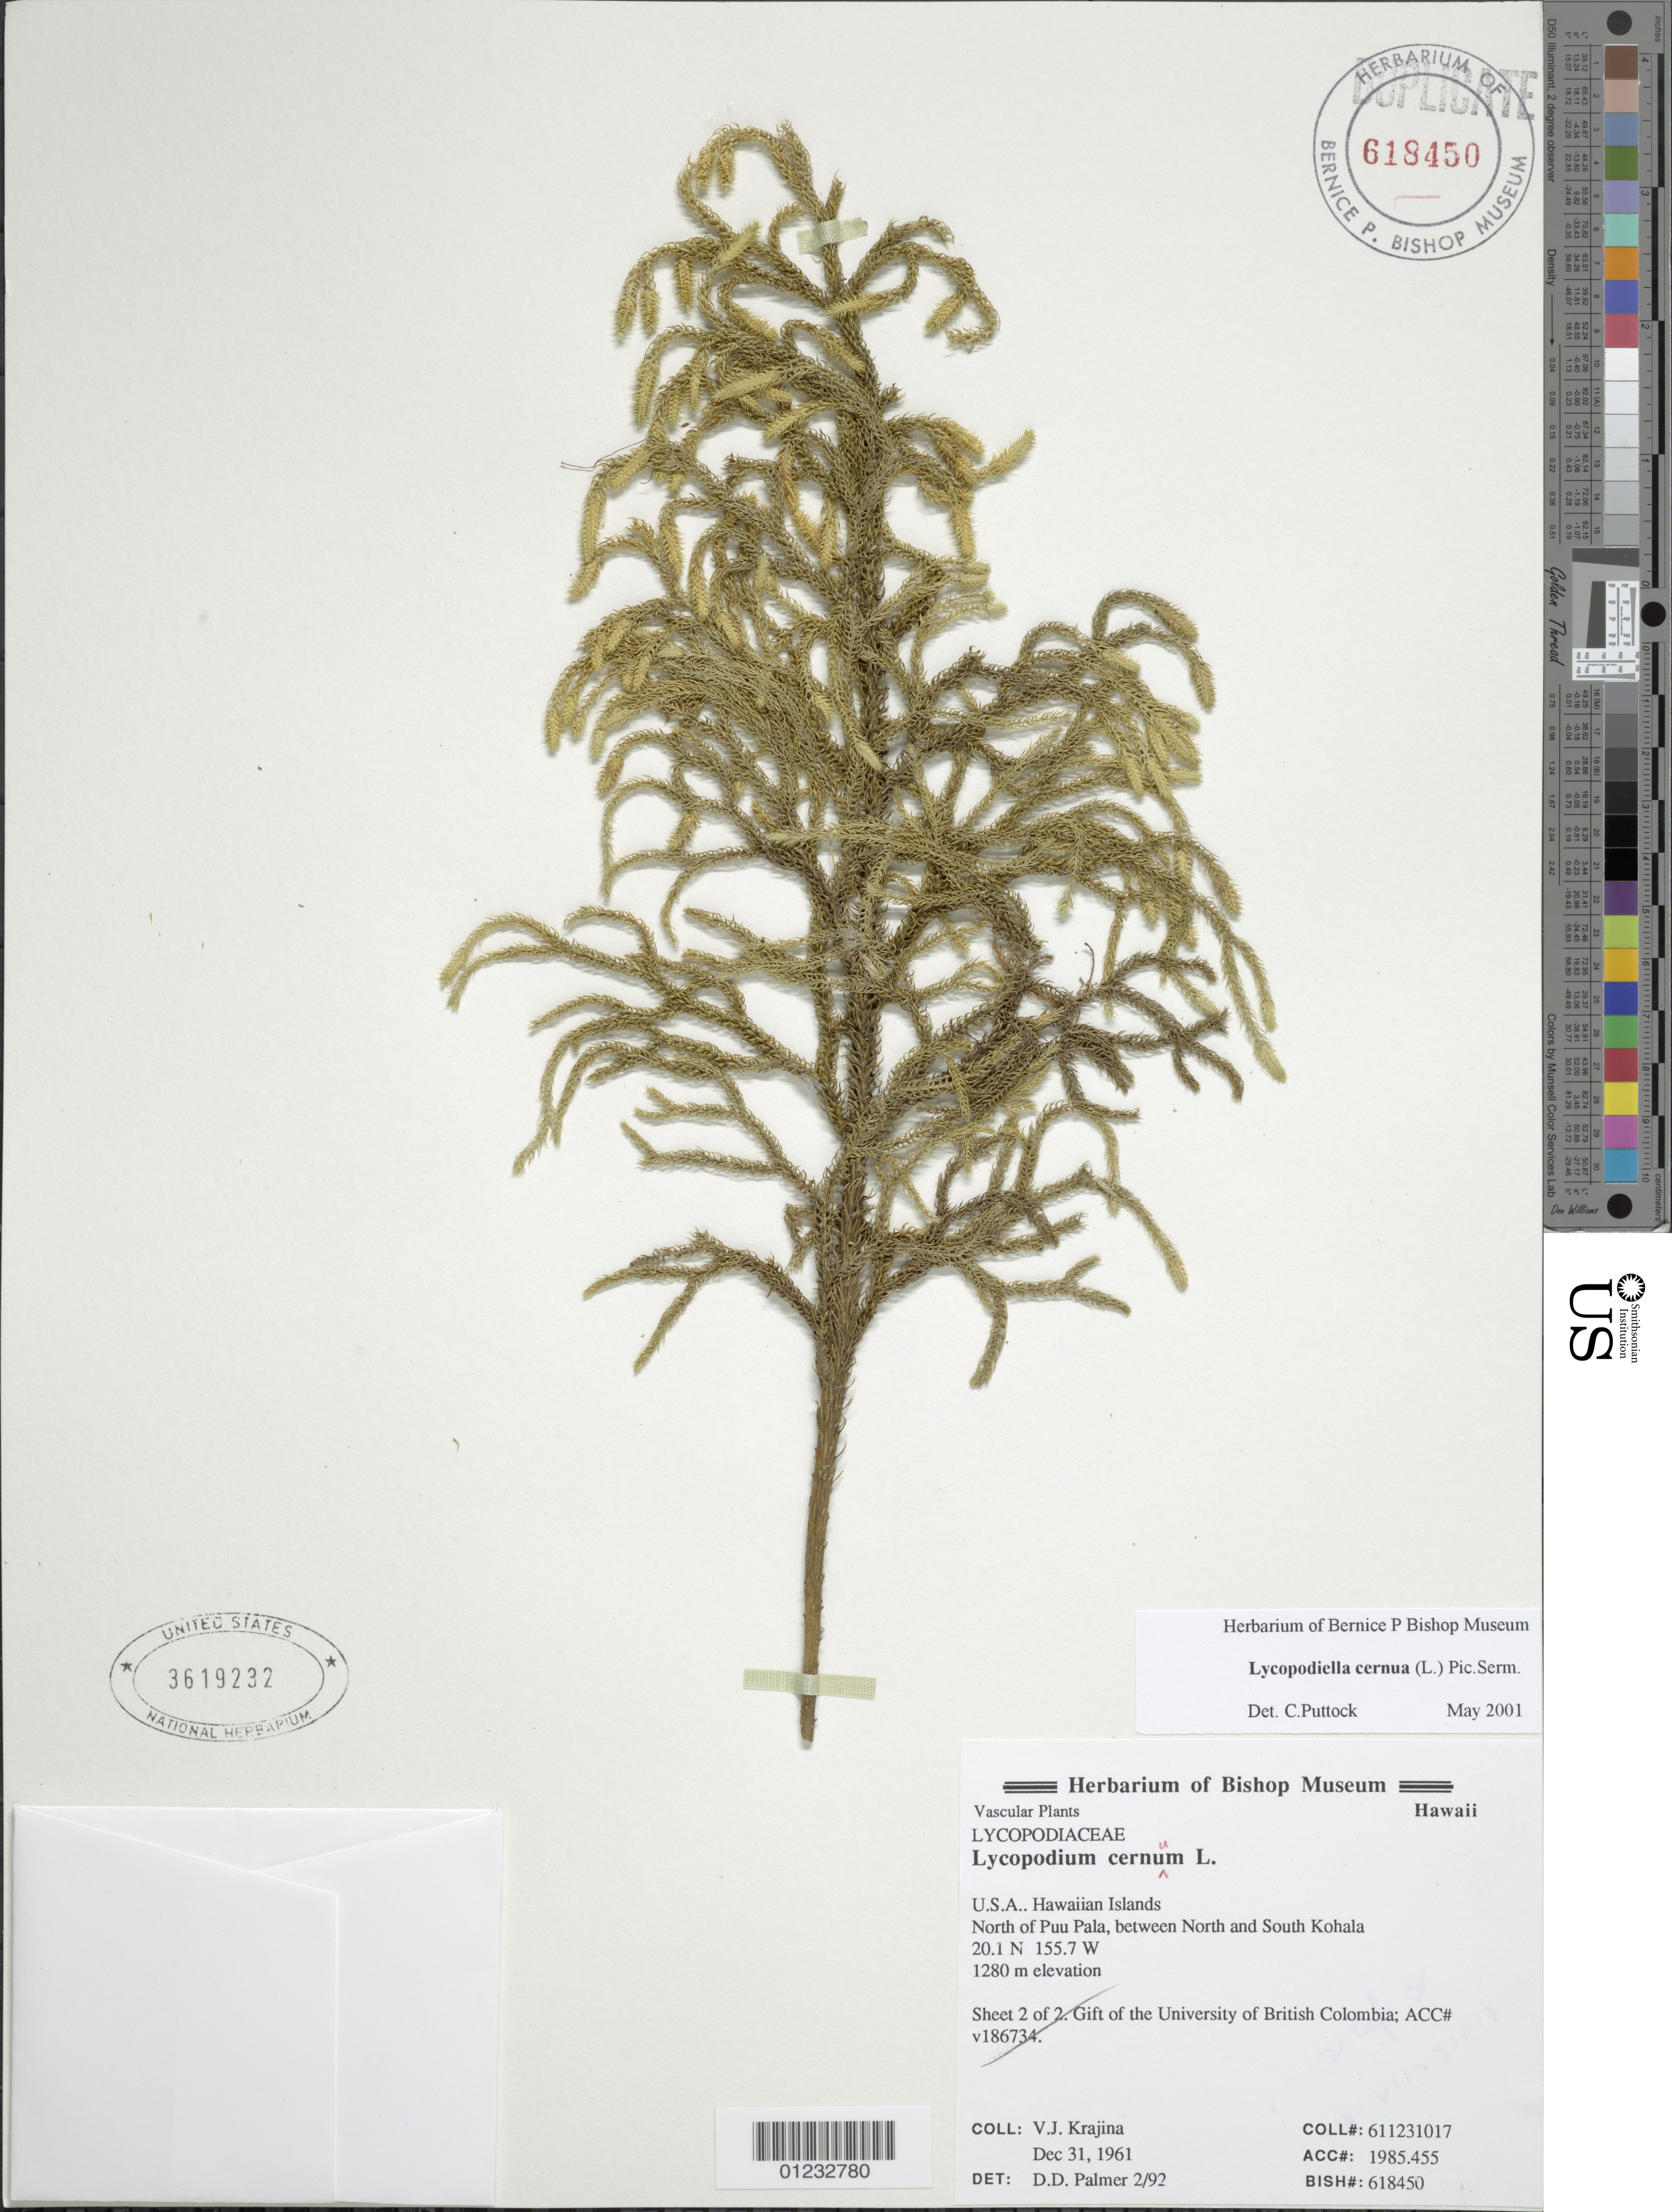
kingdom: Plantae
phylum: Tracheophyta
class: Lycopodiopsida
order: Lycopodiales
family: Lycopodiaceae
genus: Palhinhaea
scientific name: Palhinhaea cernua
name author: (L.) Vasc. & Franco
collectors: V. Krajina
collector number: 611231017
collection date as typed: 31 Dec 1961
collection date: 1961-12-31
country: United States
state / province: Hawaii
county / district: Hawaii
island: Hawaii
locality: North of Puu Pala, between North and South Kohala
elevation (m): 1280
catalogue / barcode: US 3619232